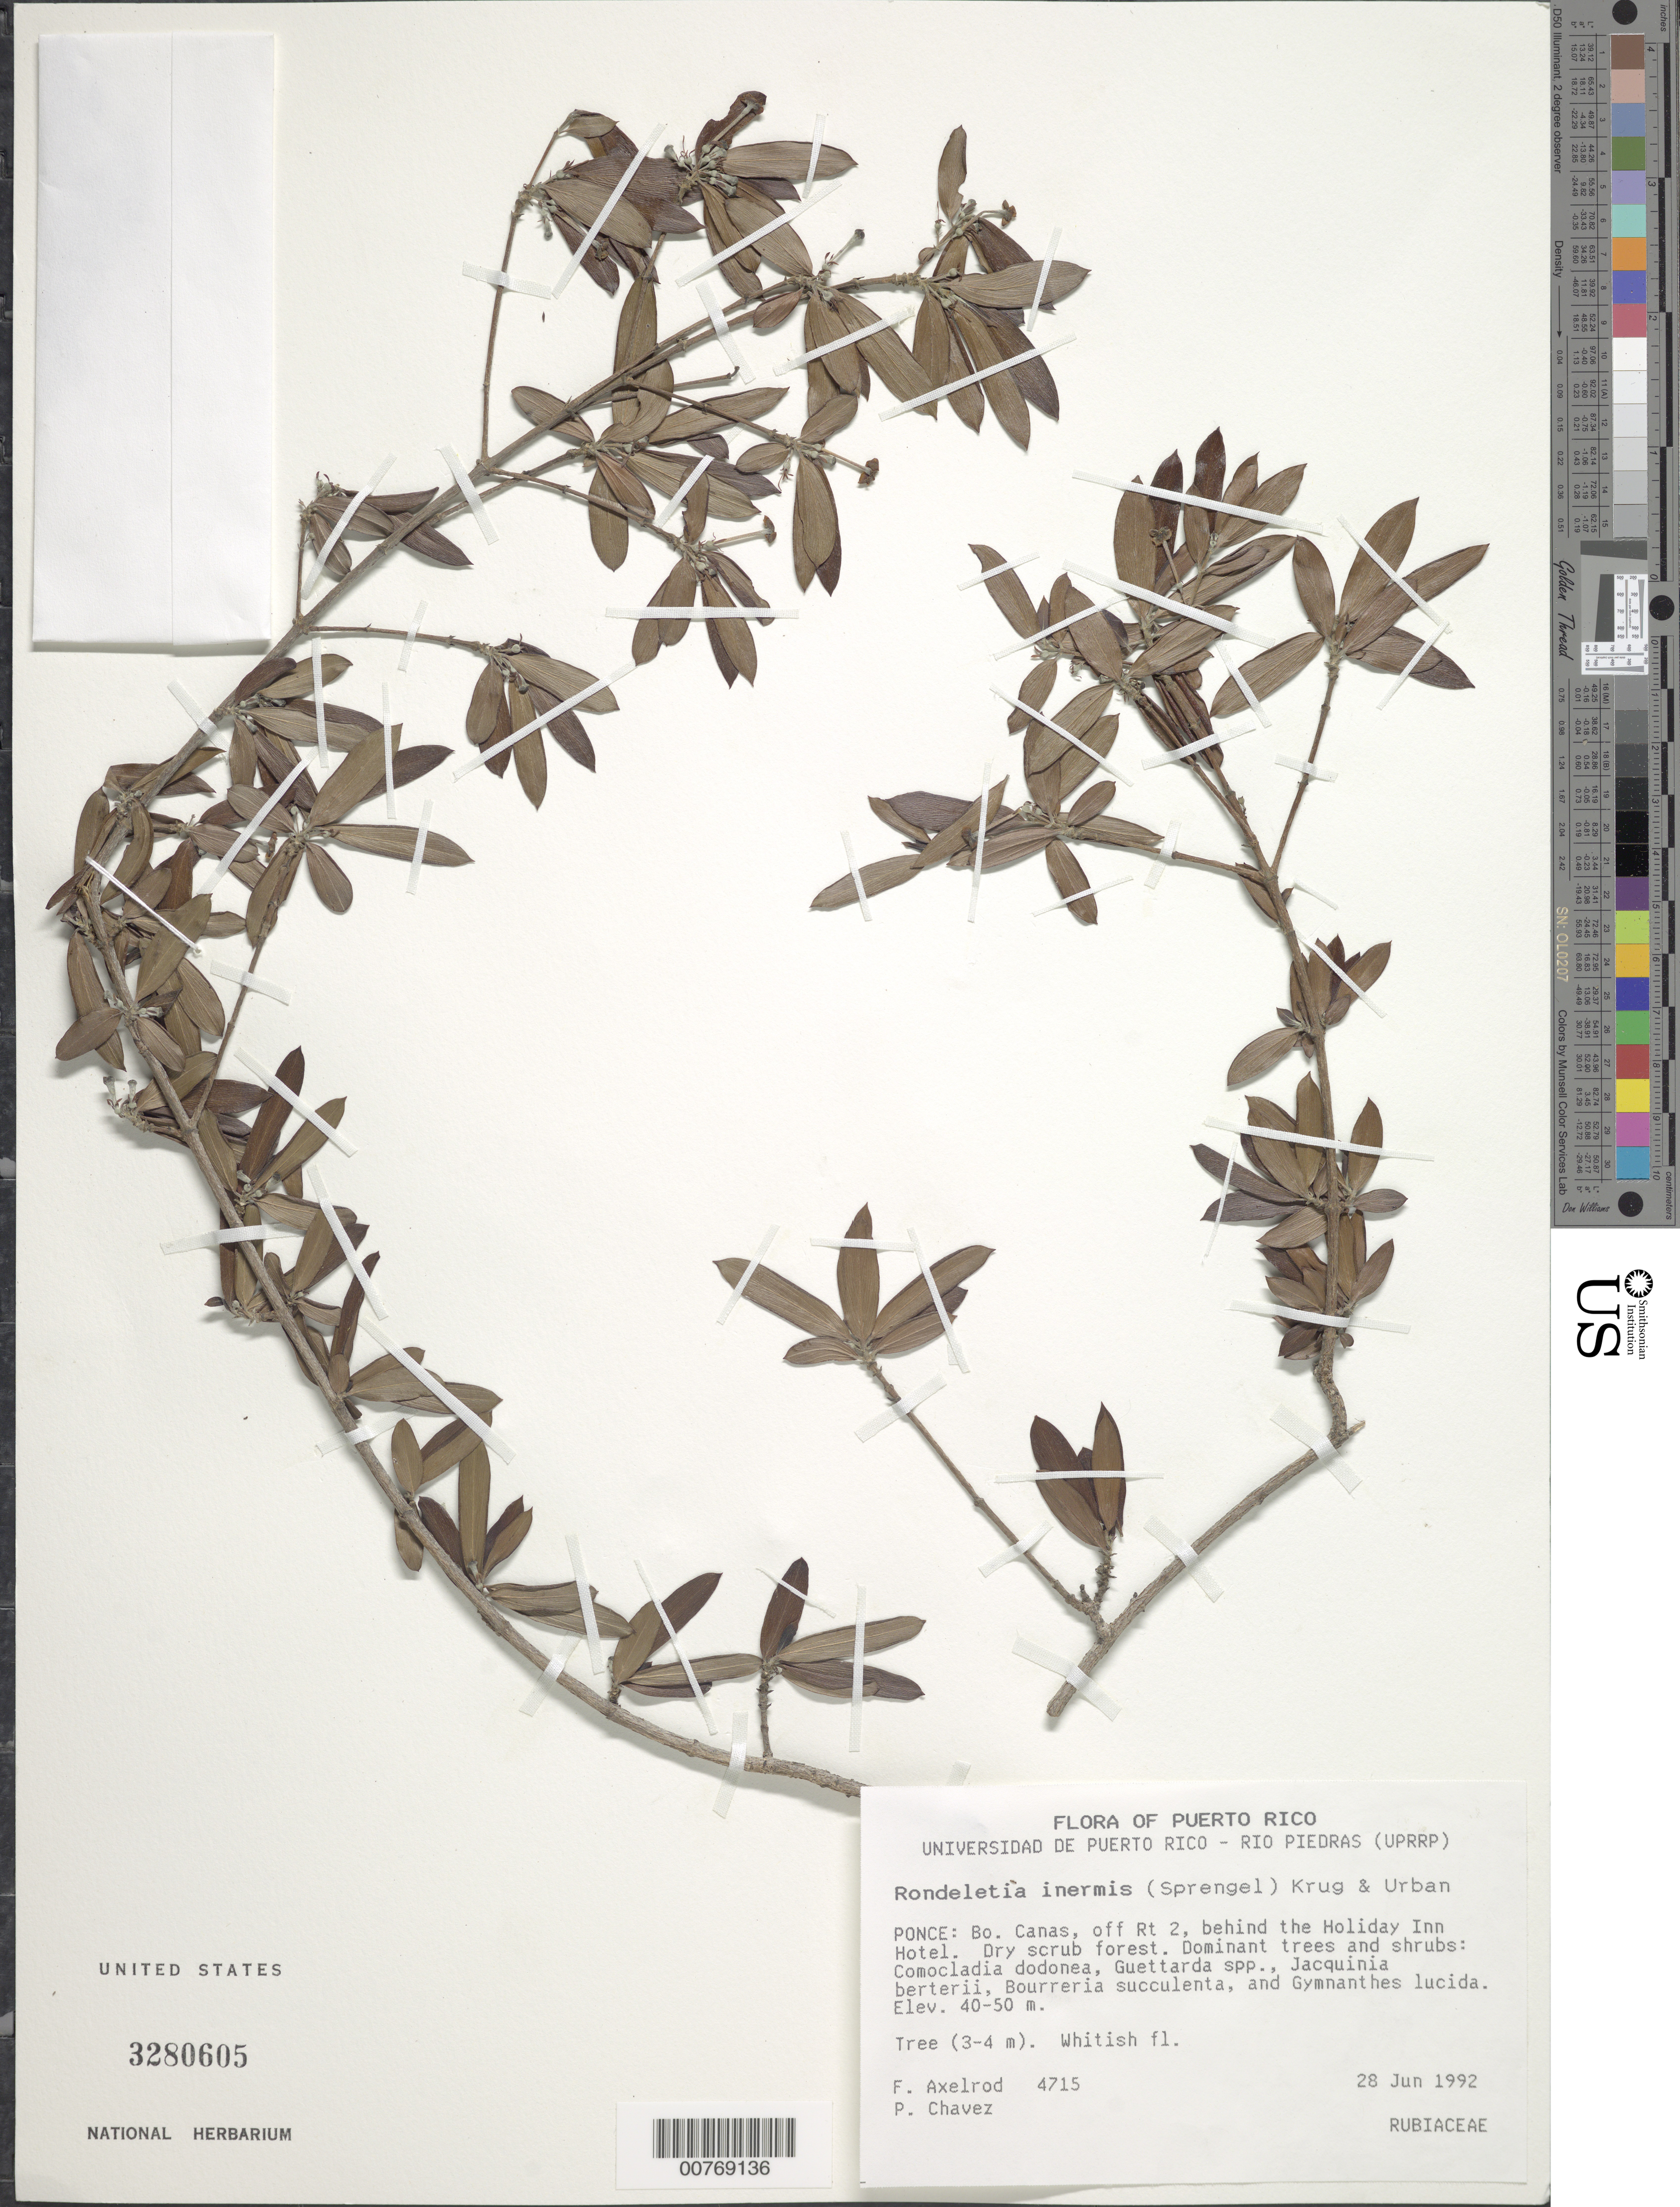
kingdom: Plantae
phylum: Tracheophyta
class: Magnoliopsida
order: Gentianales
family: Rubiaceae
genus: Rondeletia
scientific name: Rondeletia inermis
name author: (Spreng.) Krug & Urb.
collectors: F. S. Axelrod & P. Chavez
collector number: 4715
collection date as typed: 28 Jun 1992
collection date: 1992-06-28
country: Puerto Rico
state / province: Ponce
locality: Ponce: Bo. Canas, off Rt. 2, behind the Holiday Inn Hotel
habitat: Dry scrub forest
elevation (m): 40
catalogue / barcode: US 3280605